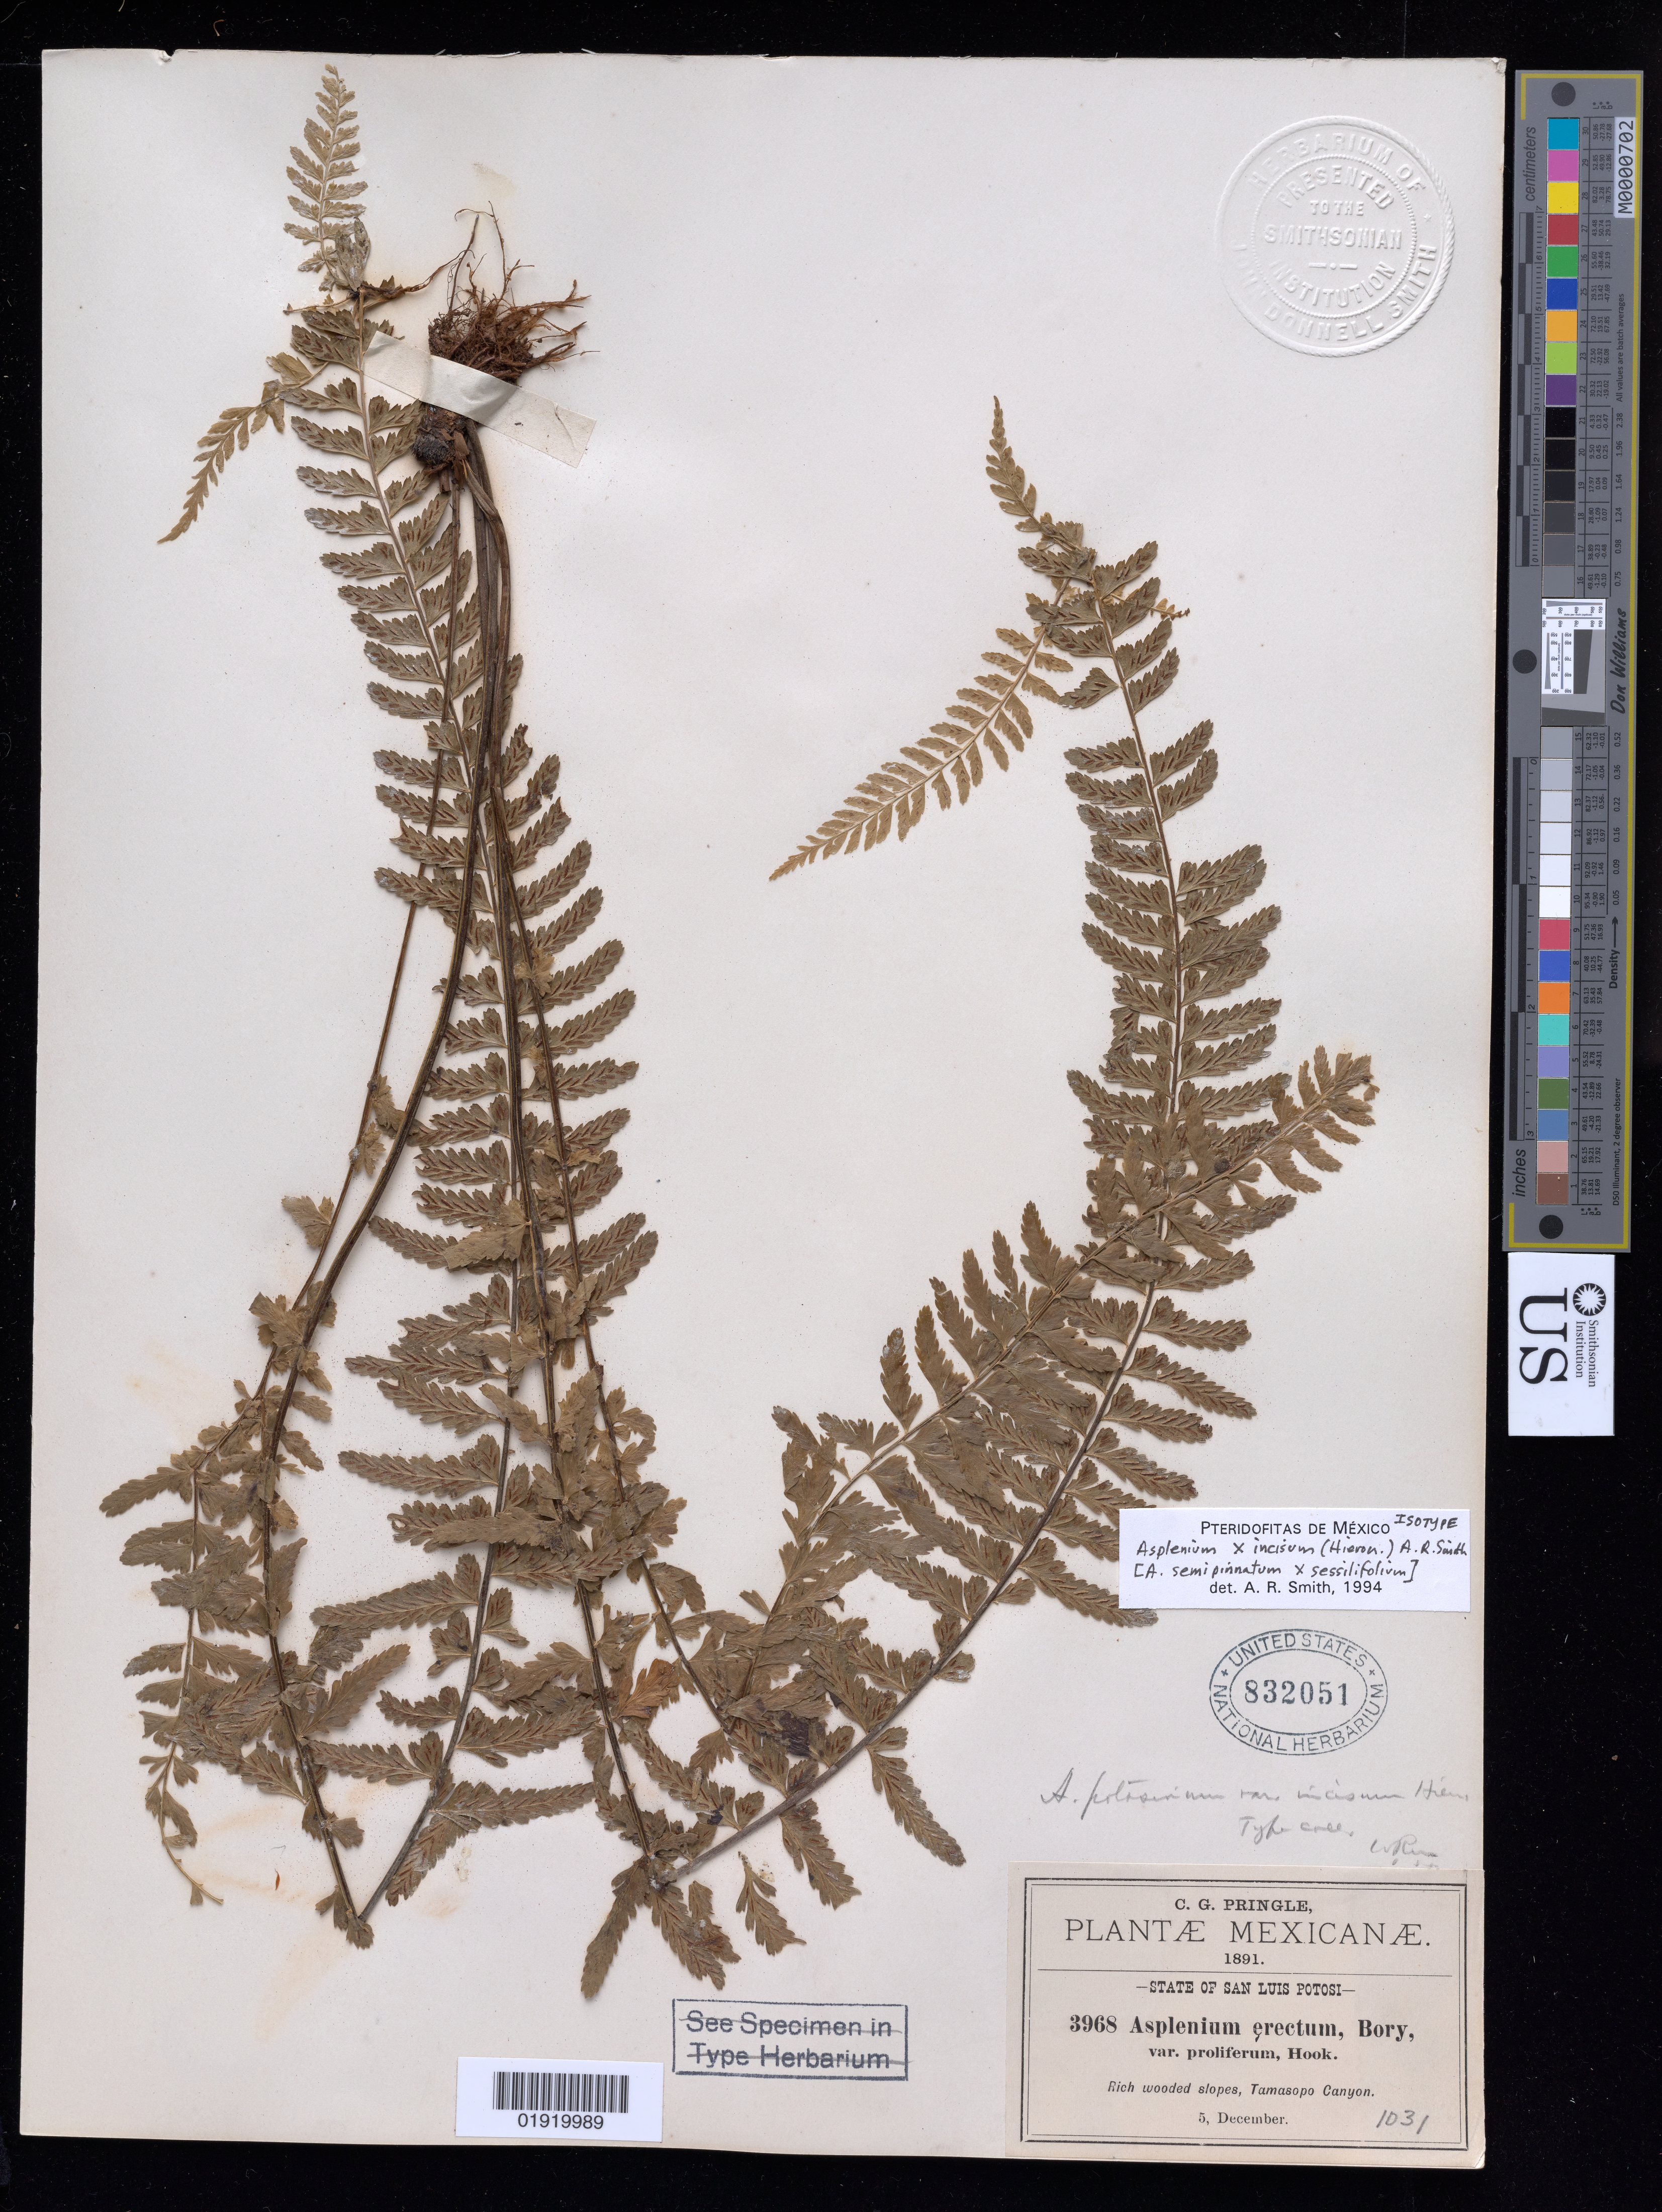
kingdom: Plantae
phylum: Tracheophyta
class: Polypodiopsida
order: Polypodiales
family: Aspleniaceae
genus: Asplenium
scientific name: Asplenium potosinum var. incisum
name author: Hieron.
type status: Type Collection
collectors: C. G. Pringle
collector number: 3968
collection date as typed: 05 Dec 1891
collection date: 1891-12-05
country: Mexico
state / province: San Luis Potosi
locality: State of San Luis Potosi. Tamasopo Canyon.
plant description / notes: Annotated by A.R. Smith (1994) as Asplenium x incisum (Hieron.) A.R. Sm., combination apparently never published (and would be an illegitimate later homonym of Asplenium incisum Thunb.)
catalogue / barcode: US 832051